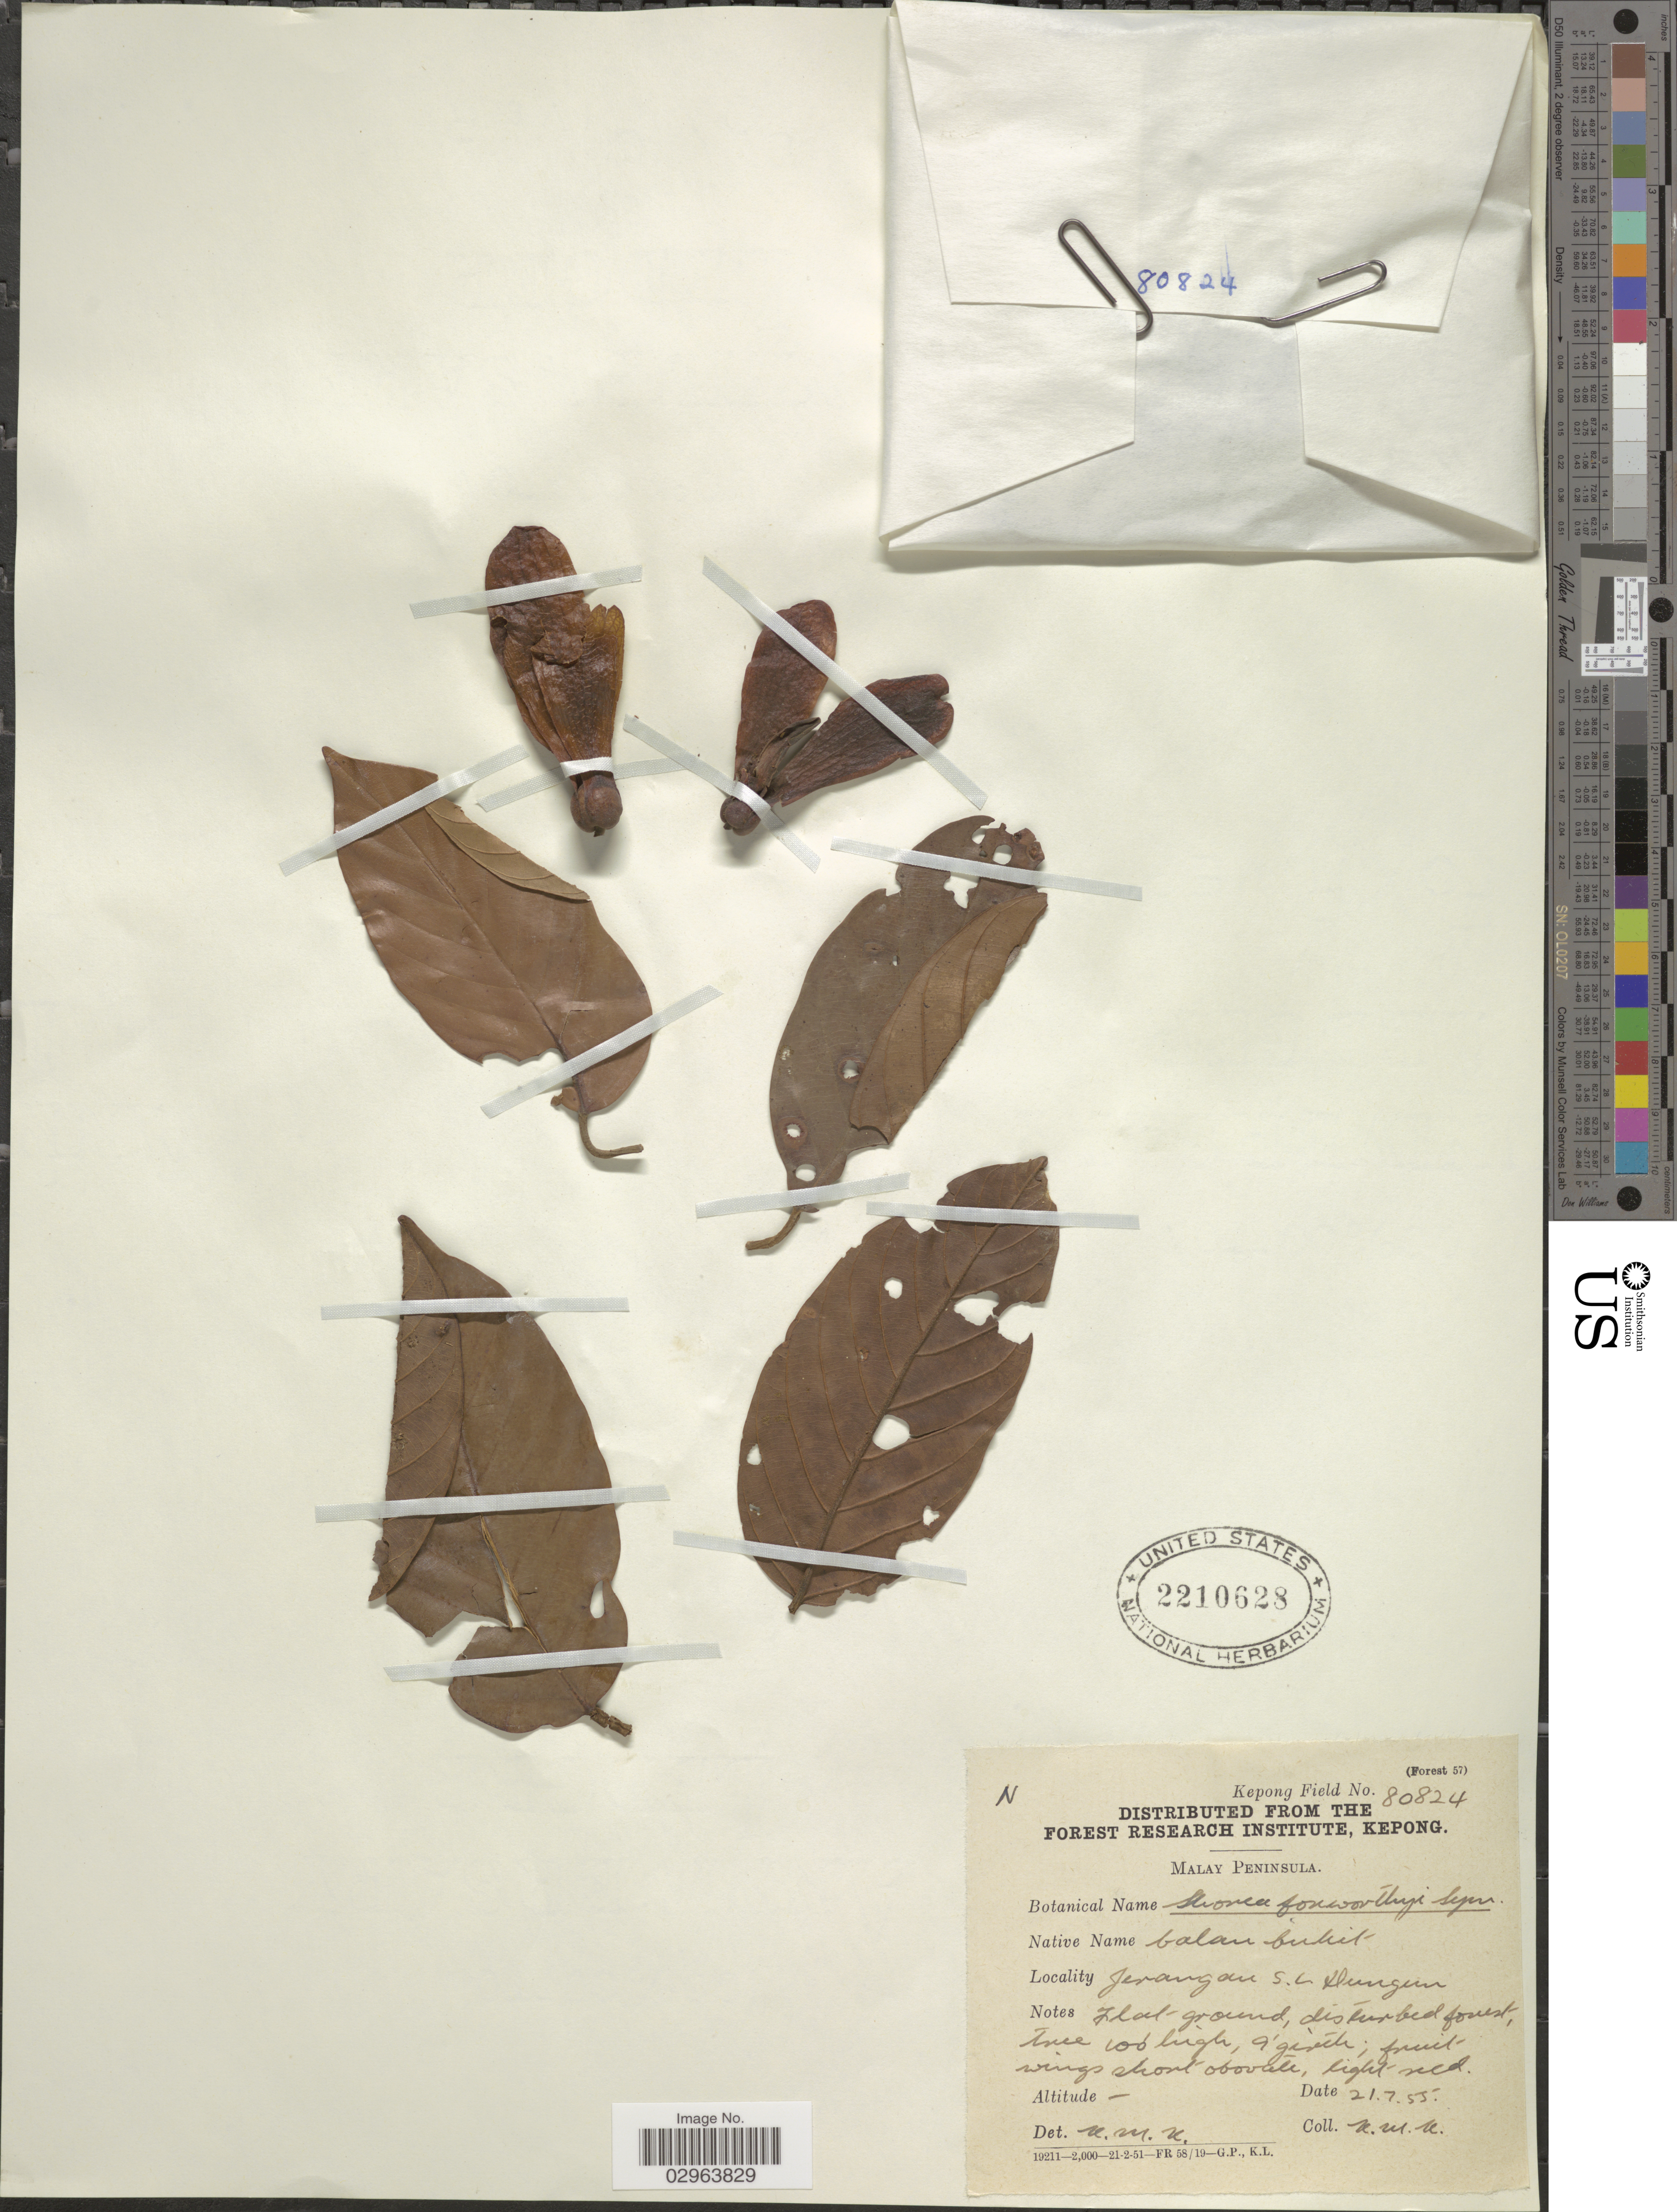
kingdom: Plantae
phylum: Tracheophyta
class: Magnoliopsida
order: Malvales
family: Dipterocarpaceae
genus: Shorea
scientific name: Shorea foxworthyi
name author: Symington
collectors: K. M. K.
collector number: Kepong Field 80824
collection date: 1955-07-21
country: Malaysia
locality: Malay Peninsula, Jerangan S.L. Dungun.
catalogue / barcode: US 2210628